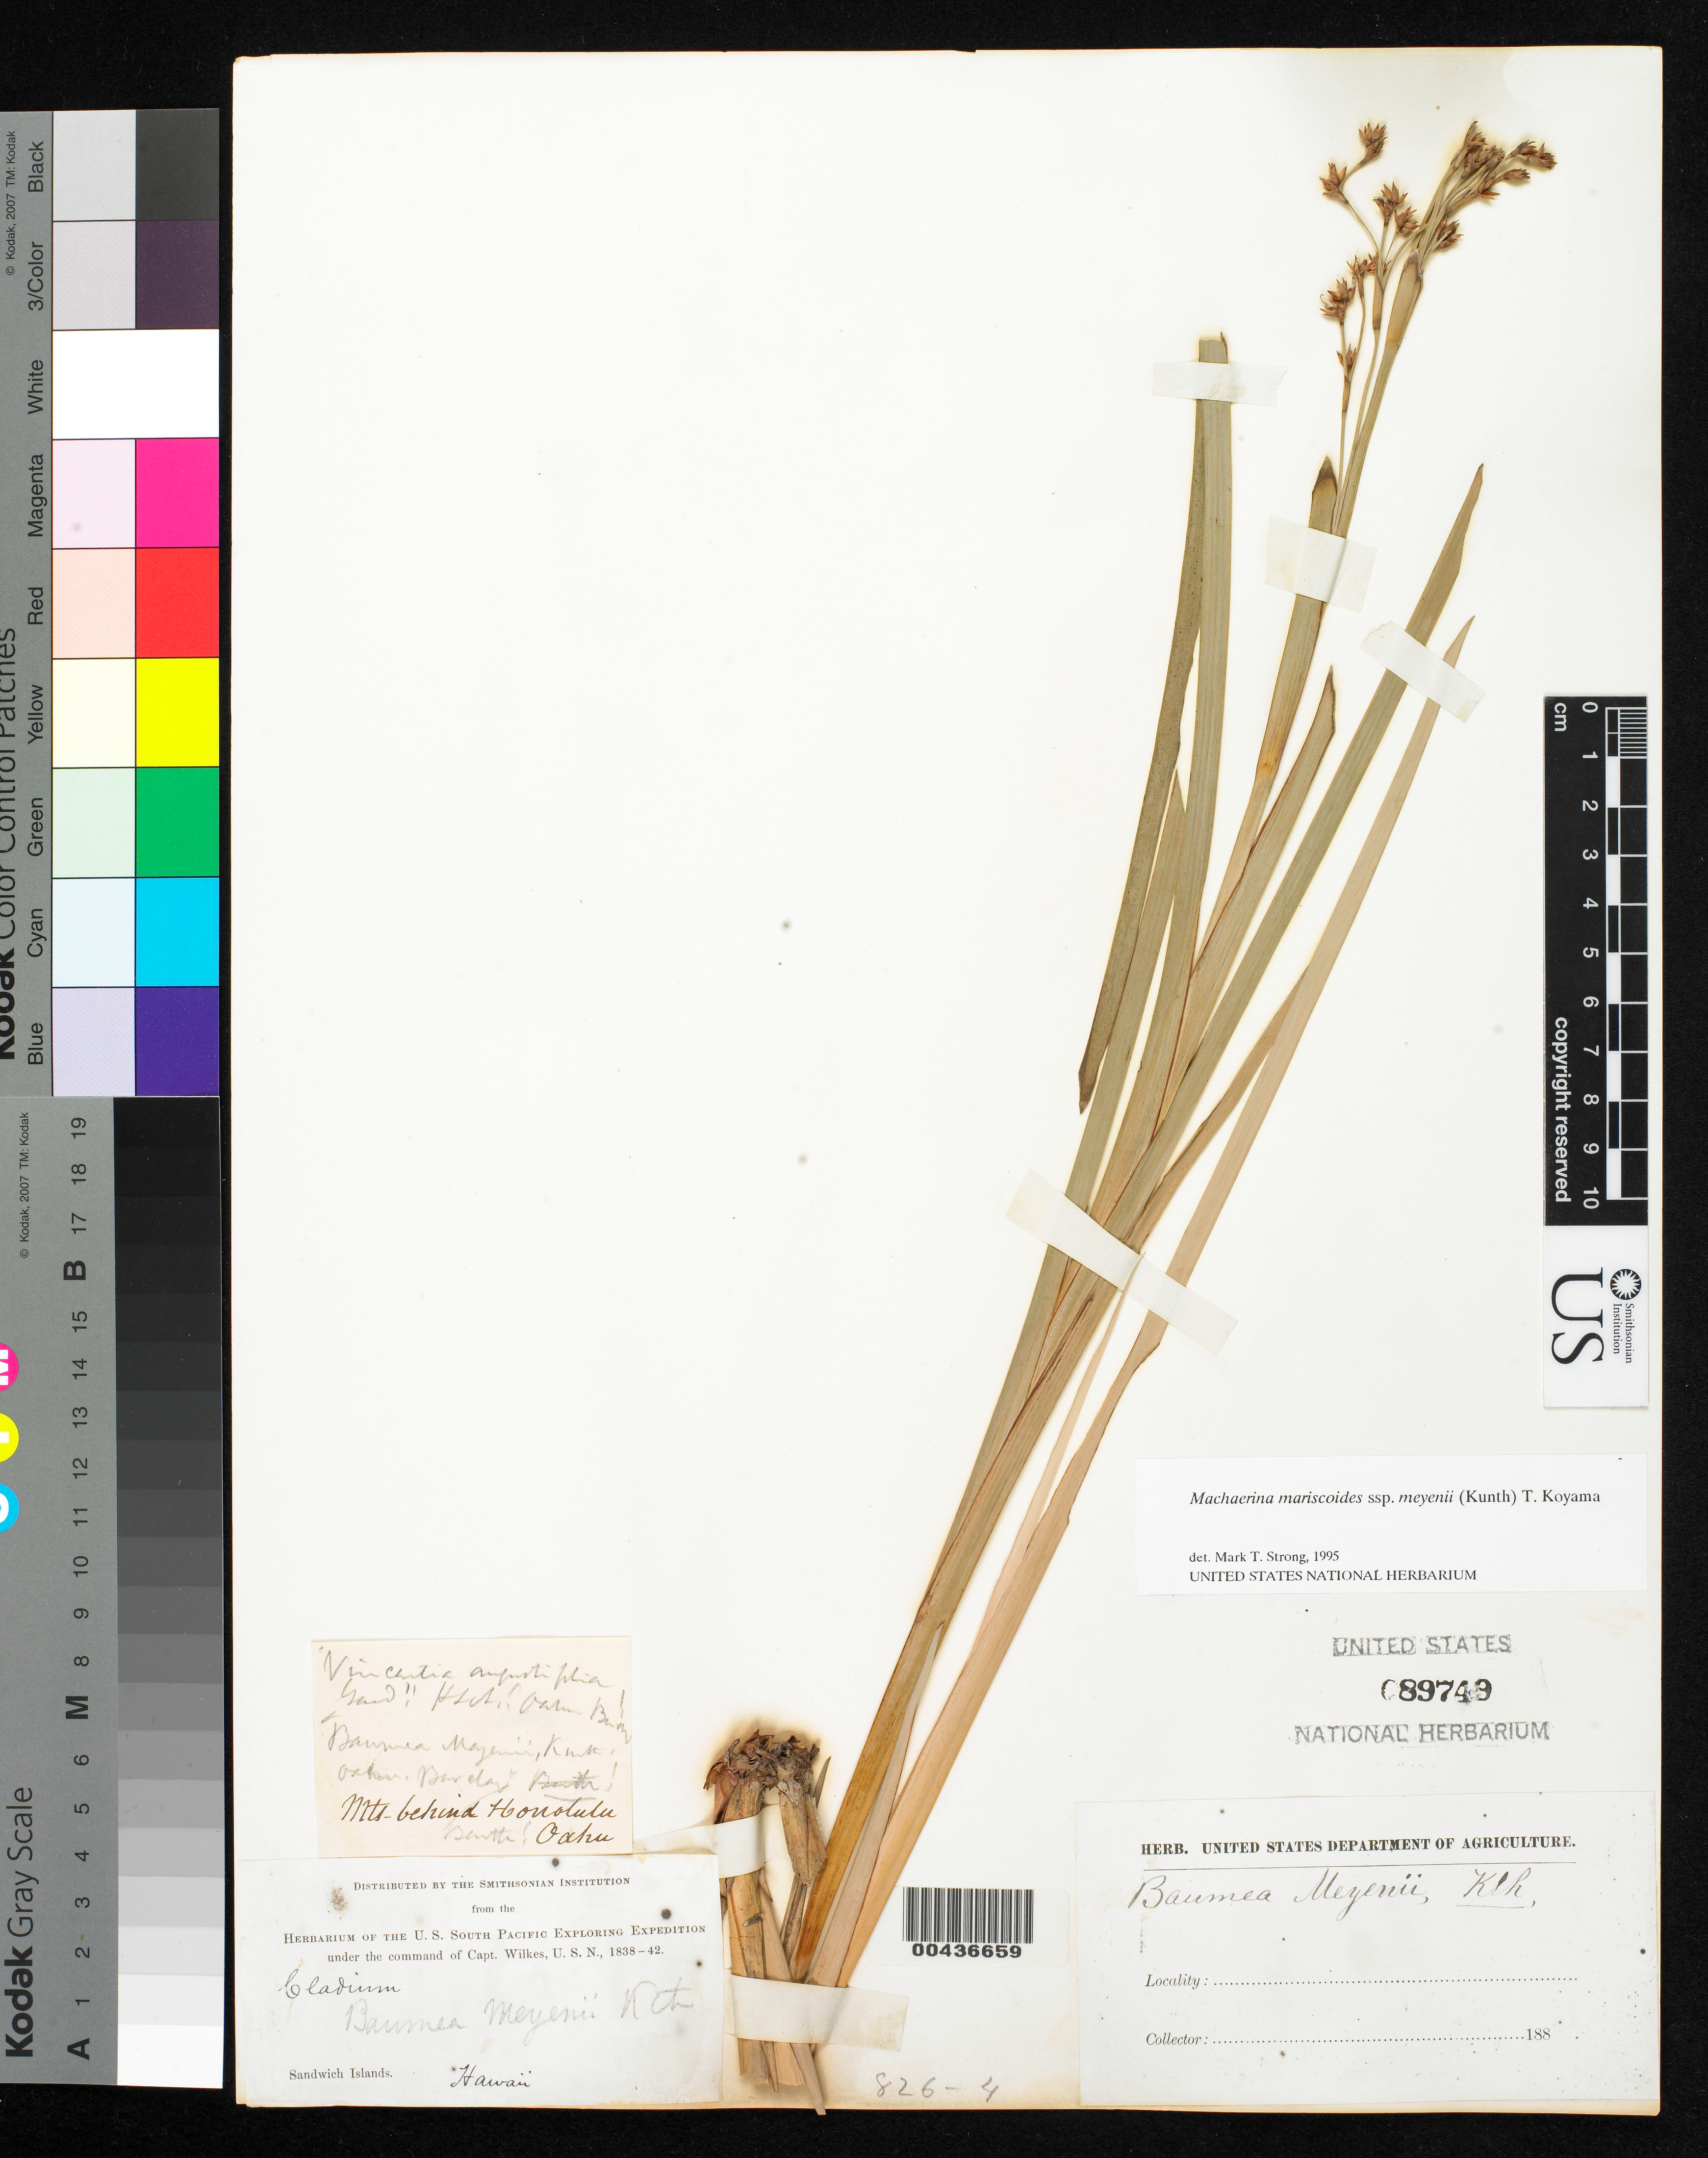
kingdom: Plantae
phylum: Tracheophyta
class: Liliopsida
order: Poales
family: Cyperaceae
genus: Machaerina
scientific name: Machaerina mariscoides subsp. meyenii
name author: (Kunth) T. Koyama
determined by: Strong, M. T., (US), Smithsonian Institution - National Museum of Natural History (UNITED STATES)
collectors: Wilkes Explor. Exped.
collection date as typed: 1838 to -- --- 1842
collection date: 1838/1842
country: United States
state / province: Hawaii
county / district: Honolulu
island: Oahu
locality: Sandwich Islands, mountains behind Oahu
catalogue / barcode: US 89749